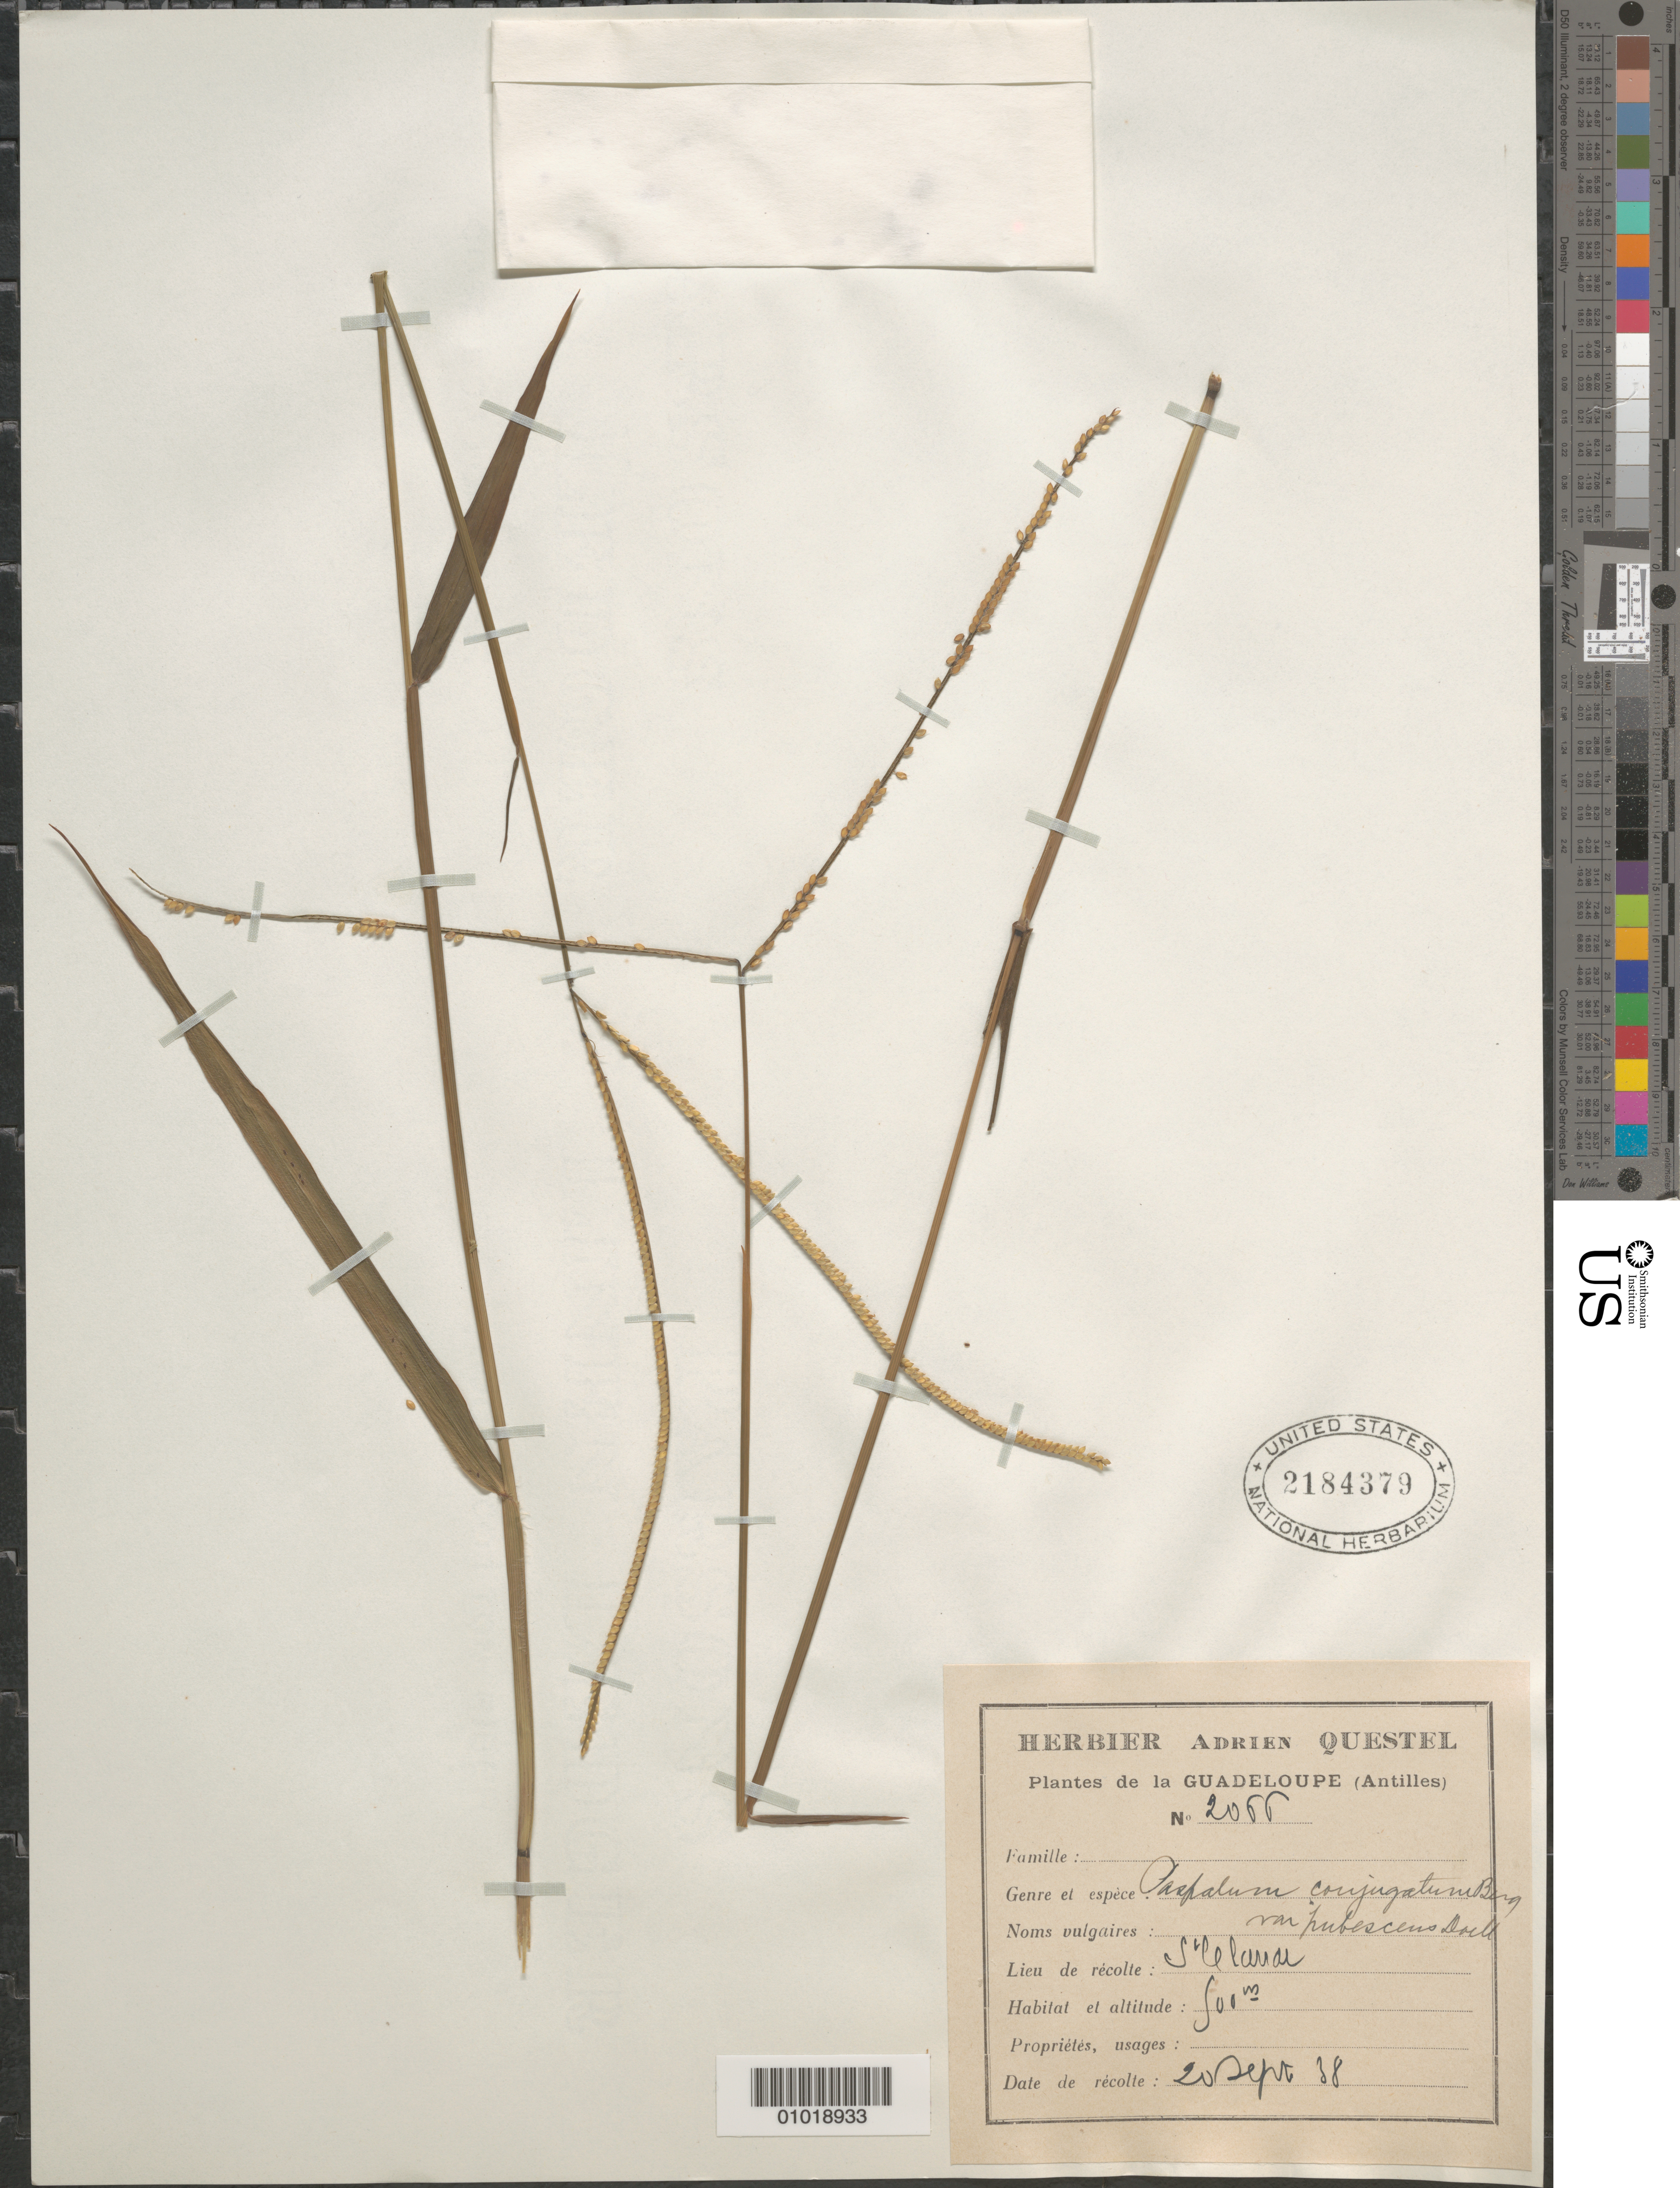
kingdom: Plantae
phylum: Tracheophyta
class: Liliopsida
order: Poales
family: Poaceae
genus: Paspalum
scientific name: Paspalum conjugatum var. pubescens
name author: Döll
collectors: A. Questel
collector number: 2066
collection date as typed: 20 Sep 1938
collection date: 1938-09-20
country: Guadeloupe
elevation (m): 500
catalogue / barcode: US 2184379